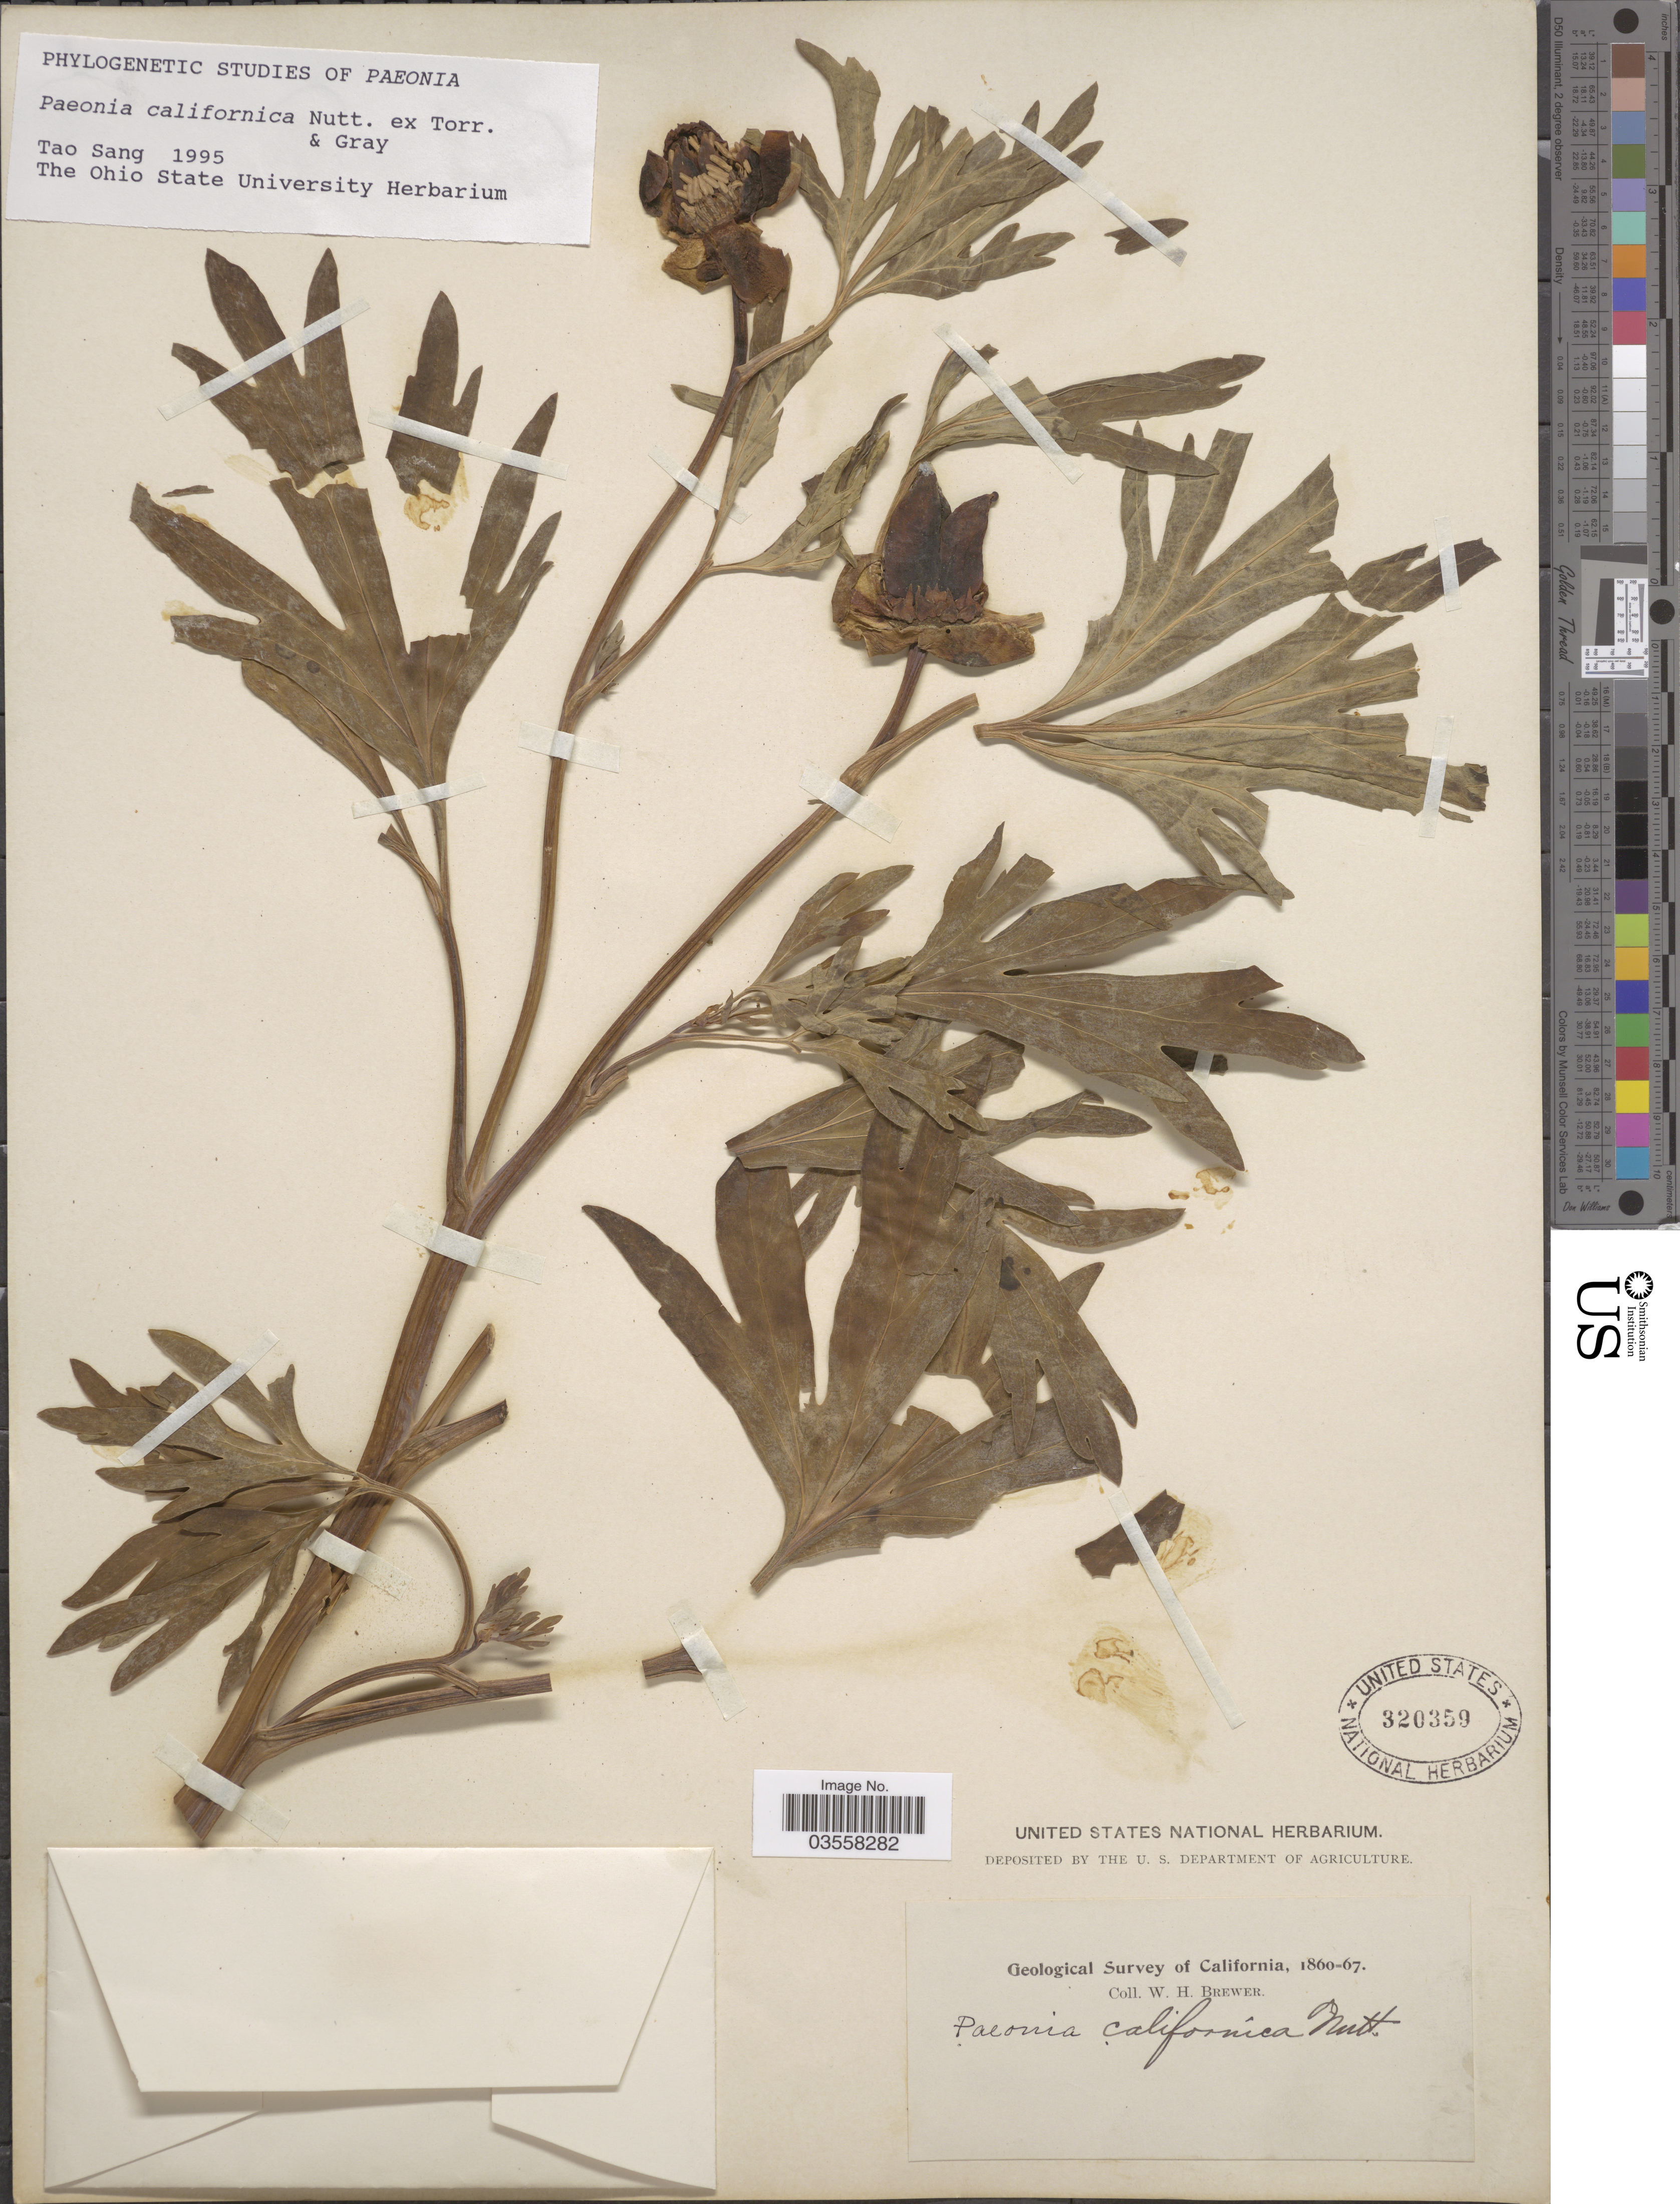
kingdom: Plantae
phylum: Tracheophyta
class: Magnoliopsida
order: Saxifragales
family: Paeoniaceae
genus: Paeonia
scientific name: Paeonia californica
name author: Nutt. ex Torr. & A. Gray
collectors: W. H. Brewer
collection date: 1860/1867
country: United States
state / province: California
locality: Geological survey of California.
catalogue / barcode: US 320359